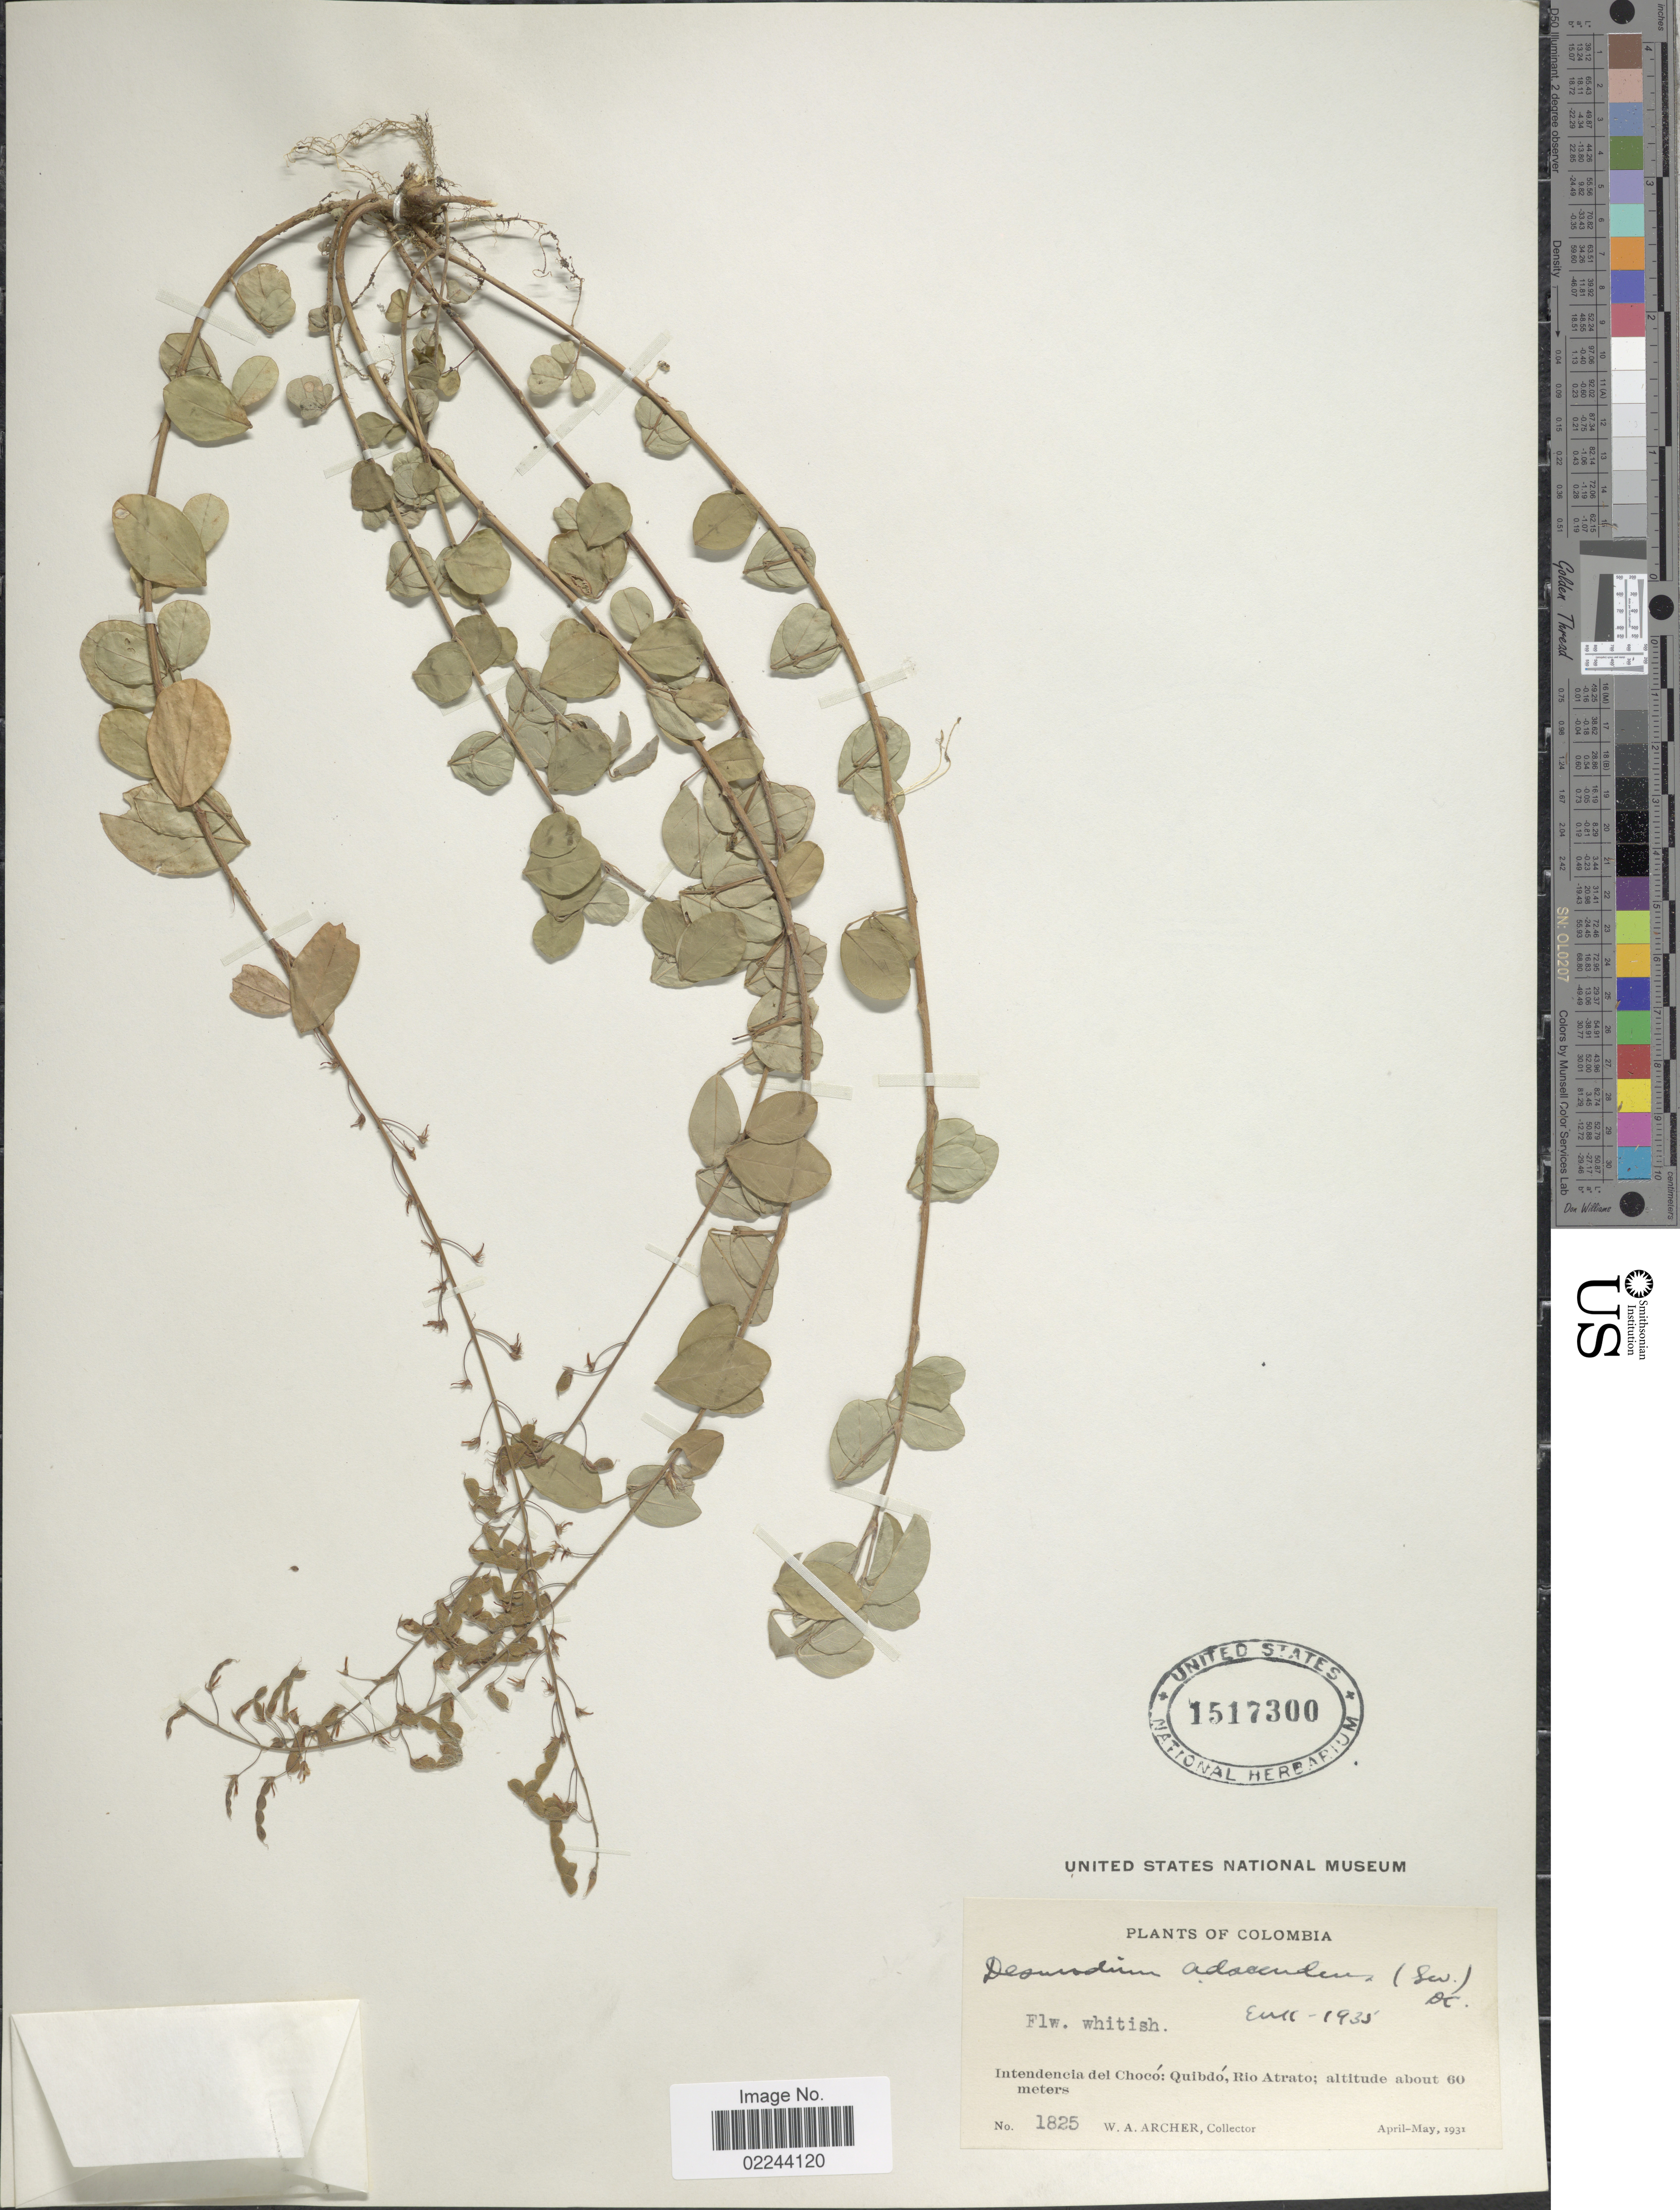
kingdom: Plantae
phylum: Tracheophyta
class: Magnoliopsida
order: Fabales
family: Fabaceae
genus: Grona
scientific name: Grona adscendens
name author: (Sw.) H. Ohashi & K. Ohashi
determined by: Strong, Mark T., (BOT), Smithsonian Institution - National Museum of Natural History (UNITED STATES)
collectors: W. A. Archer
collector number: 1825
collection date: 1931-04/1931-05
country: Colombia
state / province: Chocó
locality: Intendencia del Chocó: Quibdó, Rio Atrato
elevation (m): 60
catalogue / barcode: US 1517300